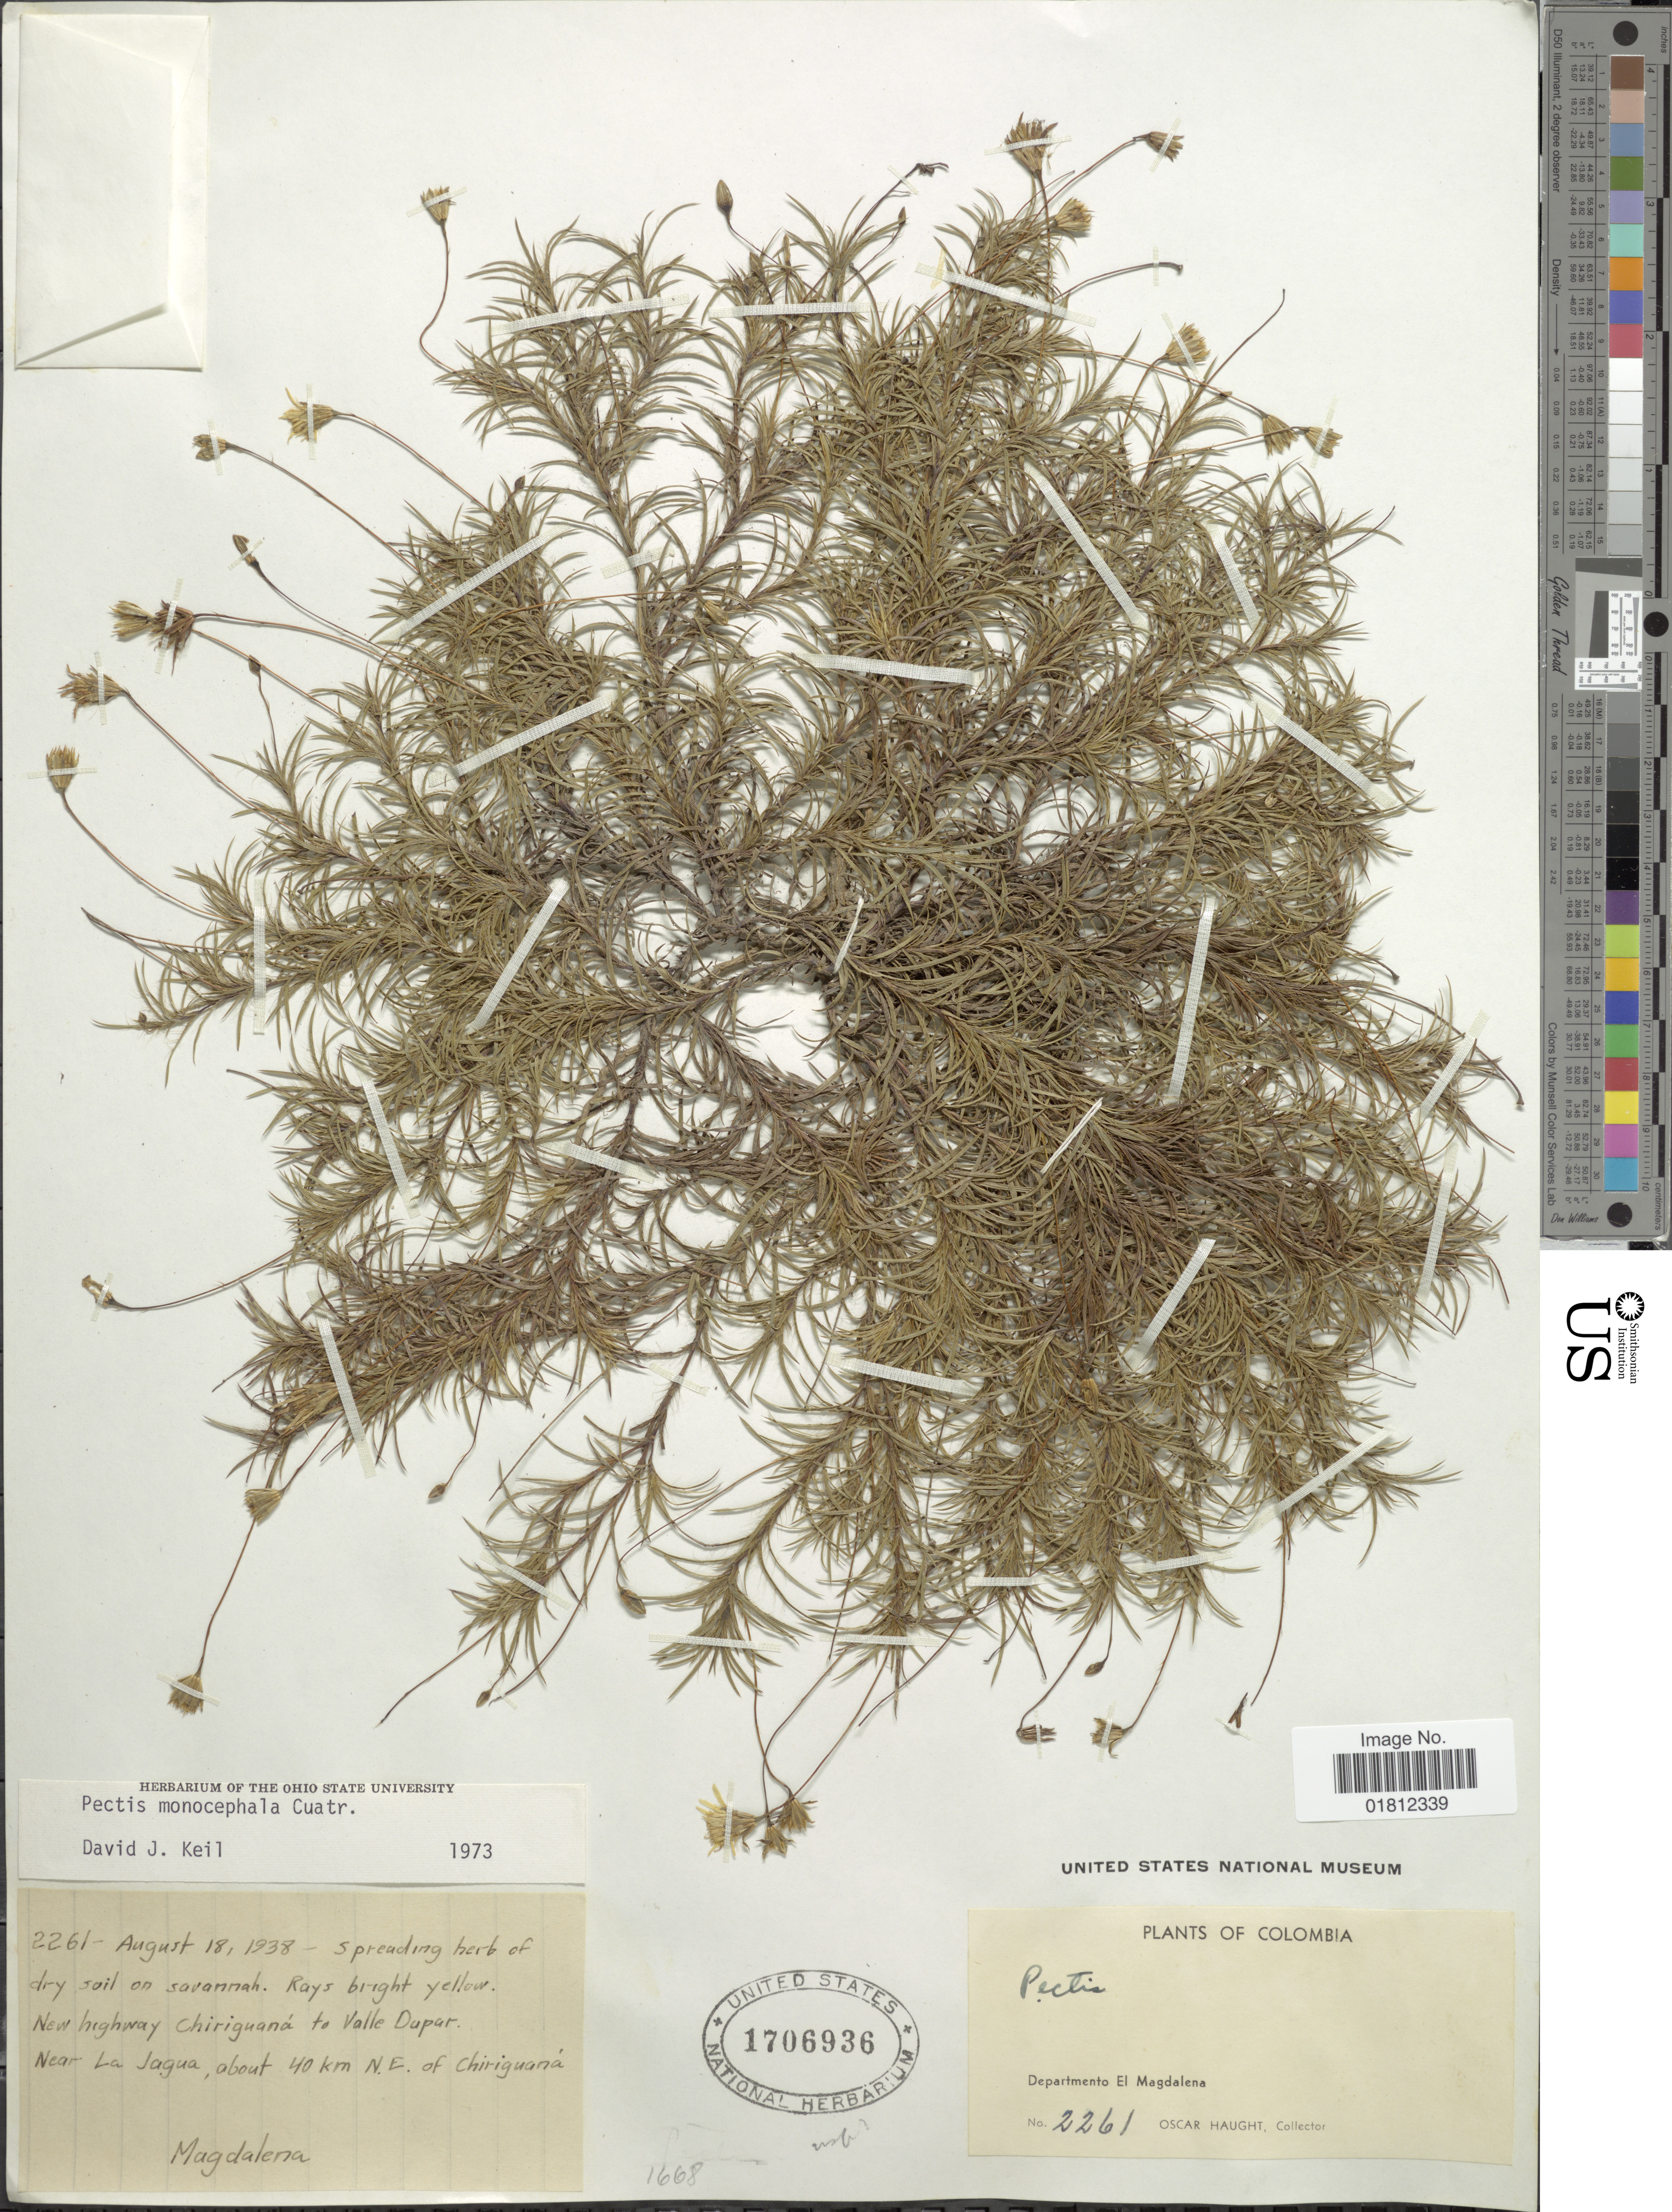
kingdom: Plantae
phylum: Tracheophyta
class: Magnoliopsida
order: Asterales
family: Asteraceae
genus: Pectis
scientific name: Pectis monocephala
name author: Cuatrec.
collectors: O. Haught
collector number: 2261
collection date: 1938-08-18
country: Colombia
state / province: Magdalena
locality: Near highway Chiriguana, Near La Jagu, about 40 km N.E. of Chiriguana.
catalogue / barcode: US 1706936